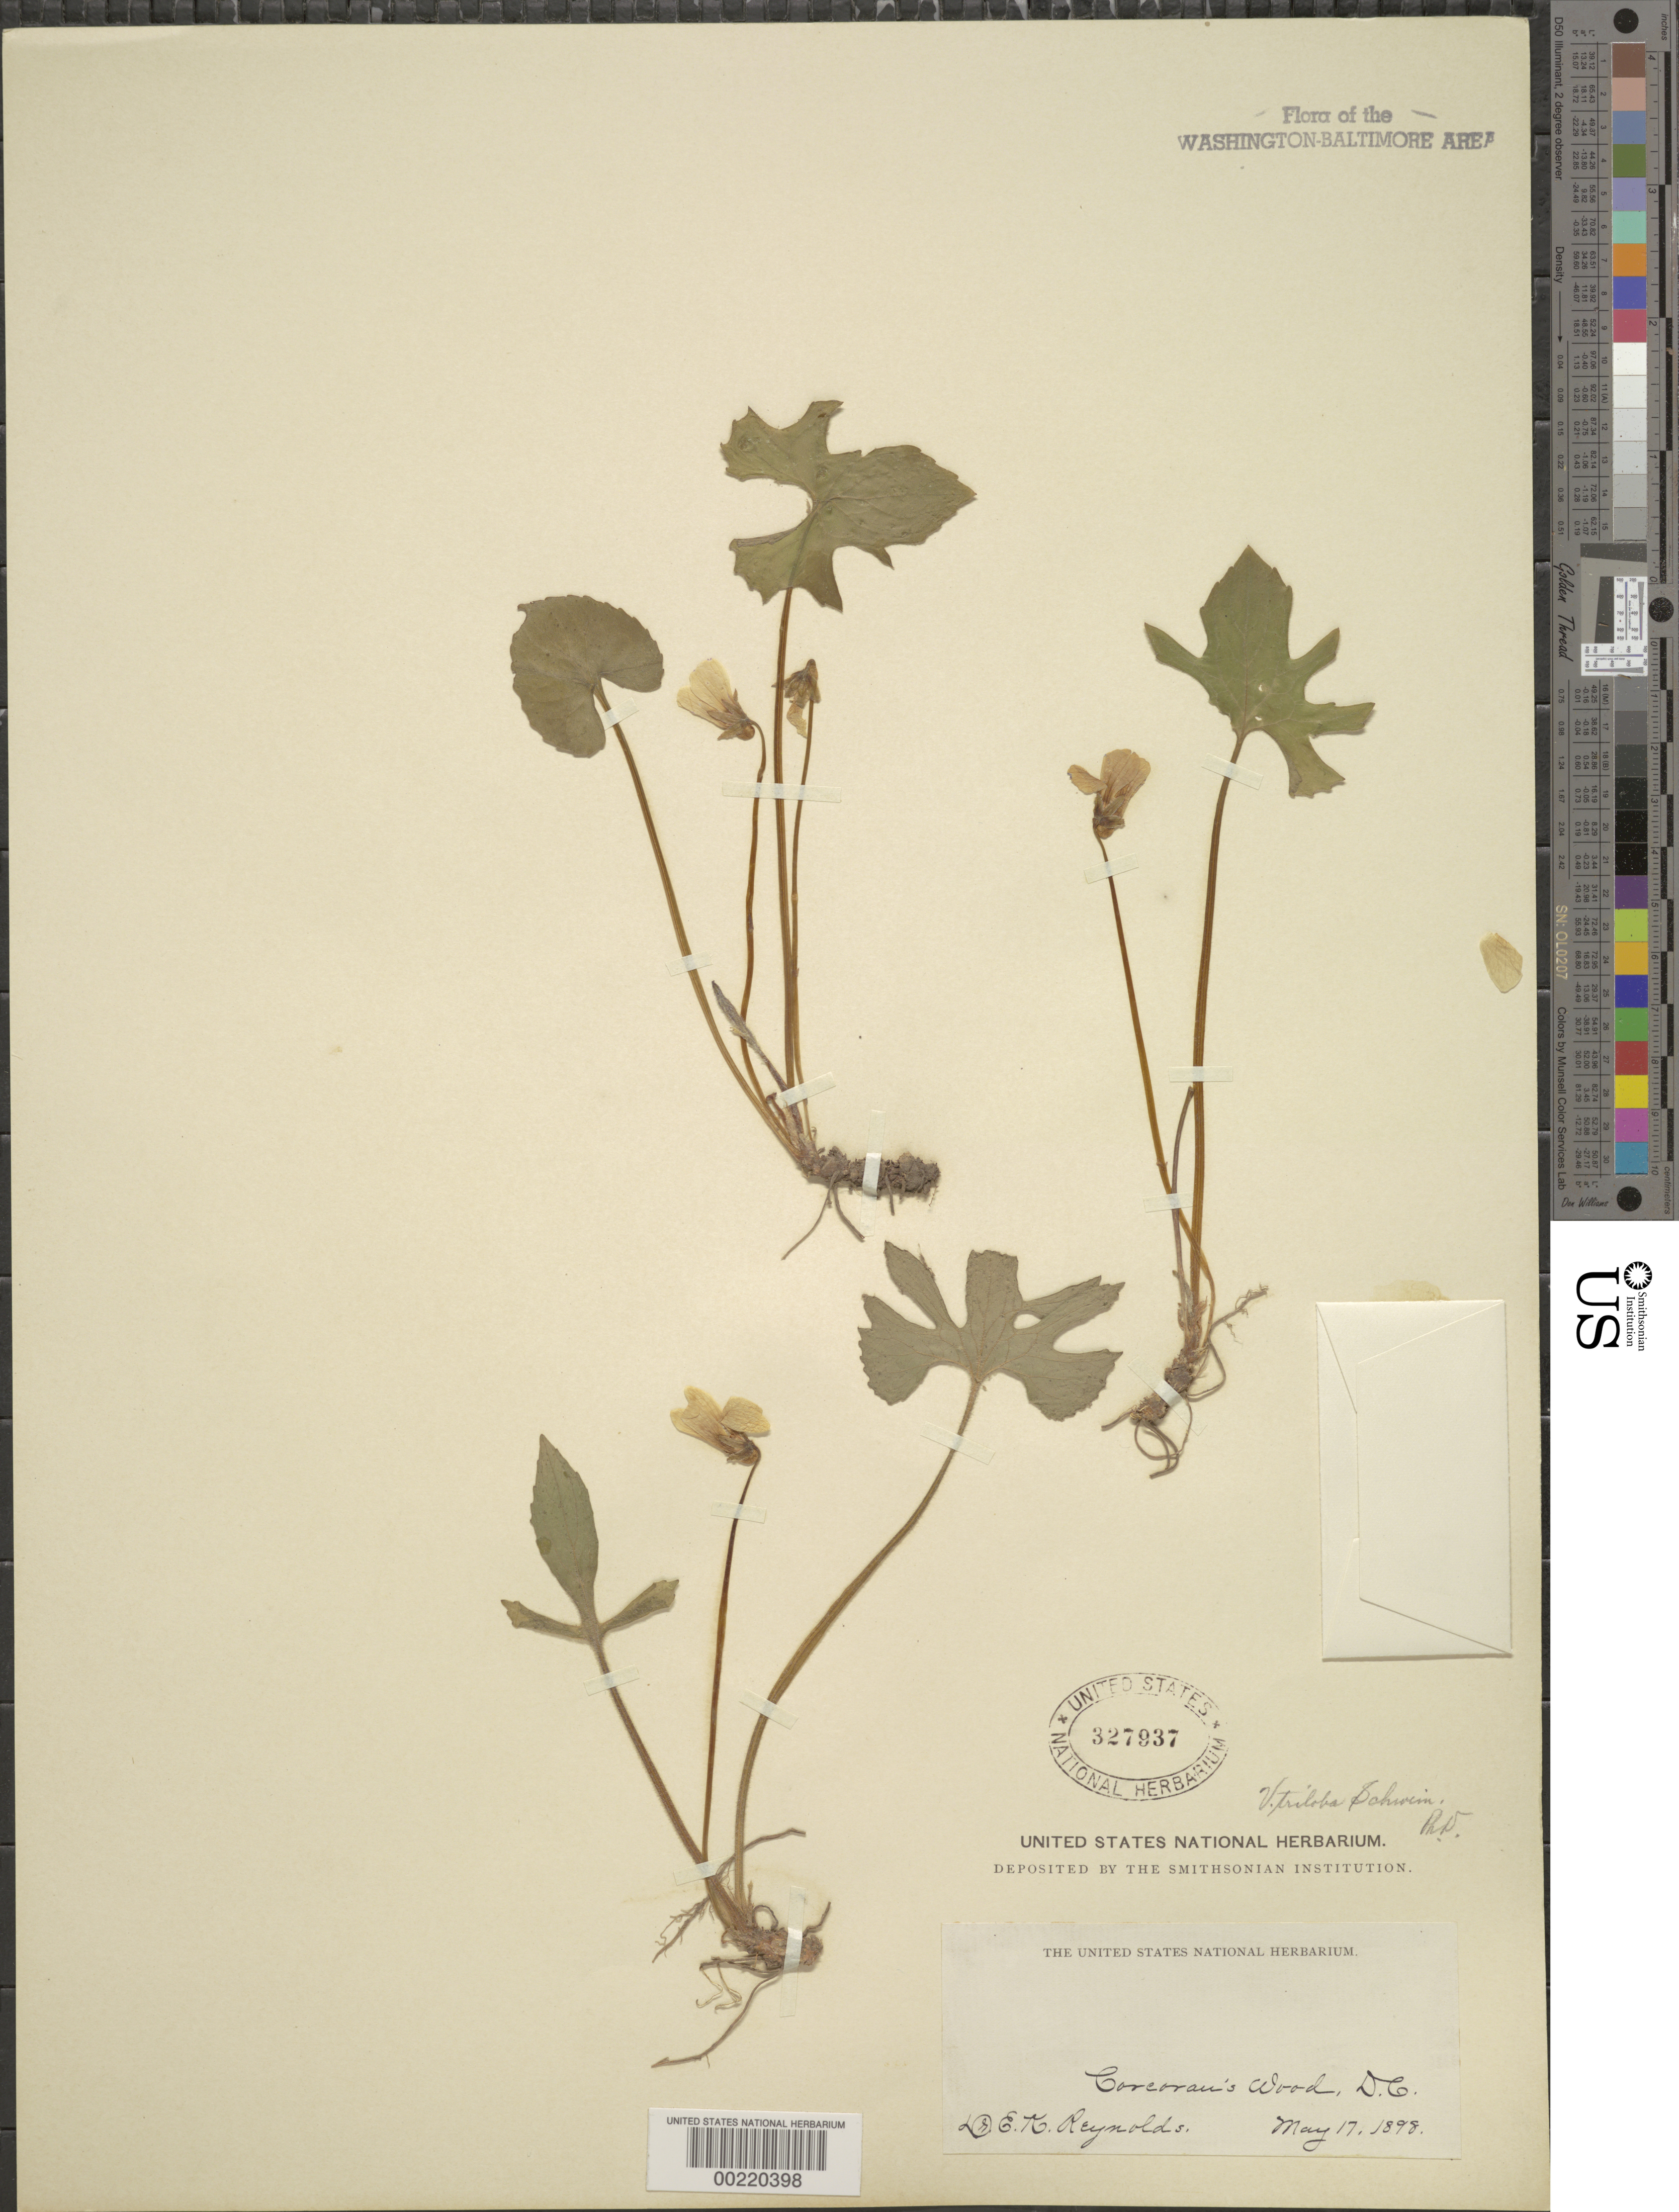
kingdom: Plantae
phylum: Tracheophyta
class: Magnoliopsida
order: Malpighiales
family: Violaceae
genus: Viola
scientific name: Viola palmata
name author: L.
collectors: E. Reynolds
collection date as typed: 17 May 1898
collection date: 1898-05-17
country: United States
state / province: District of Columbia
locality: Corcorans Woods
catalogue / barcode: US 327937